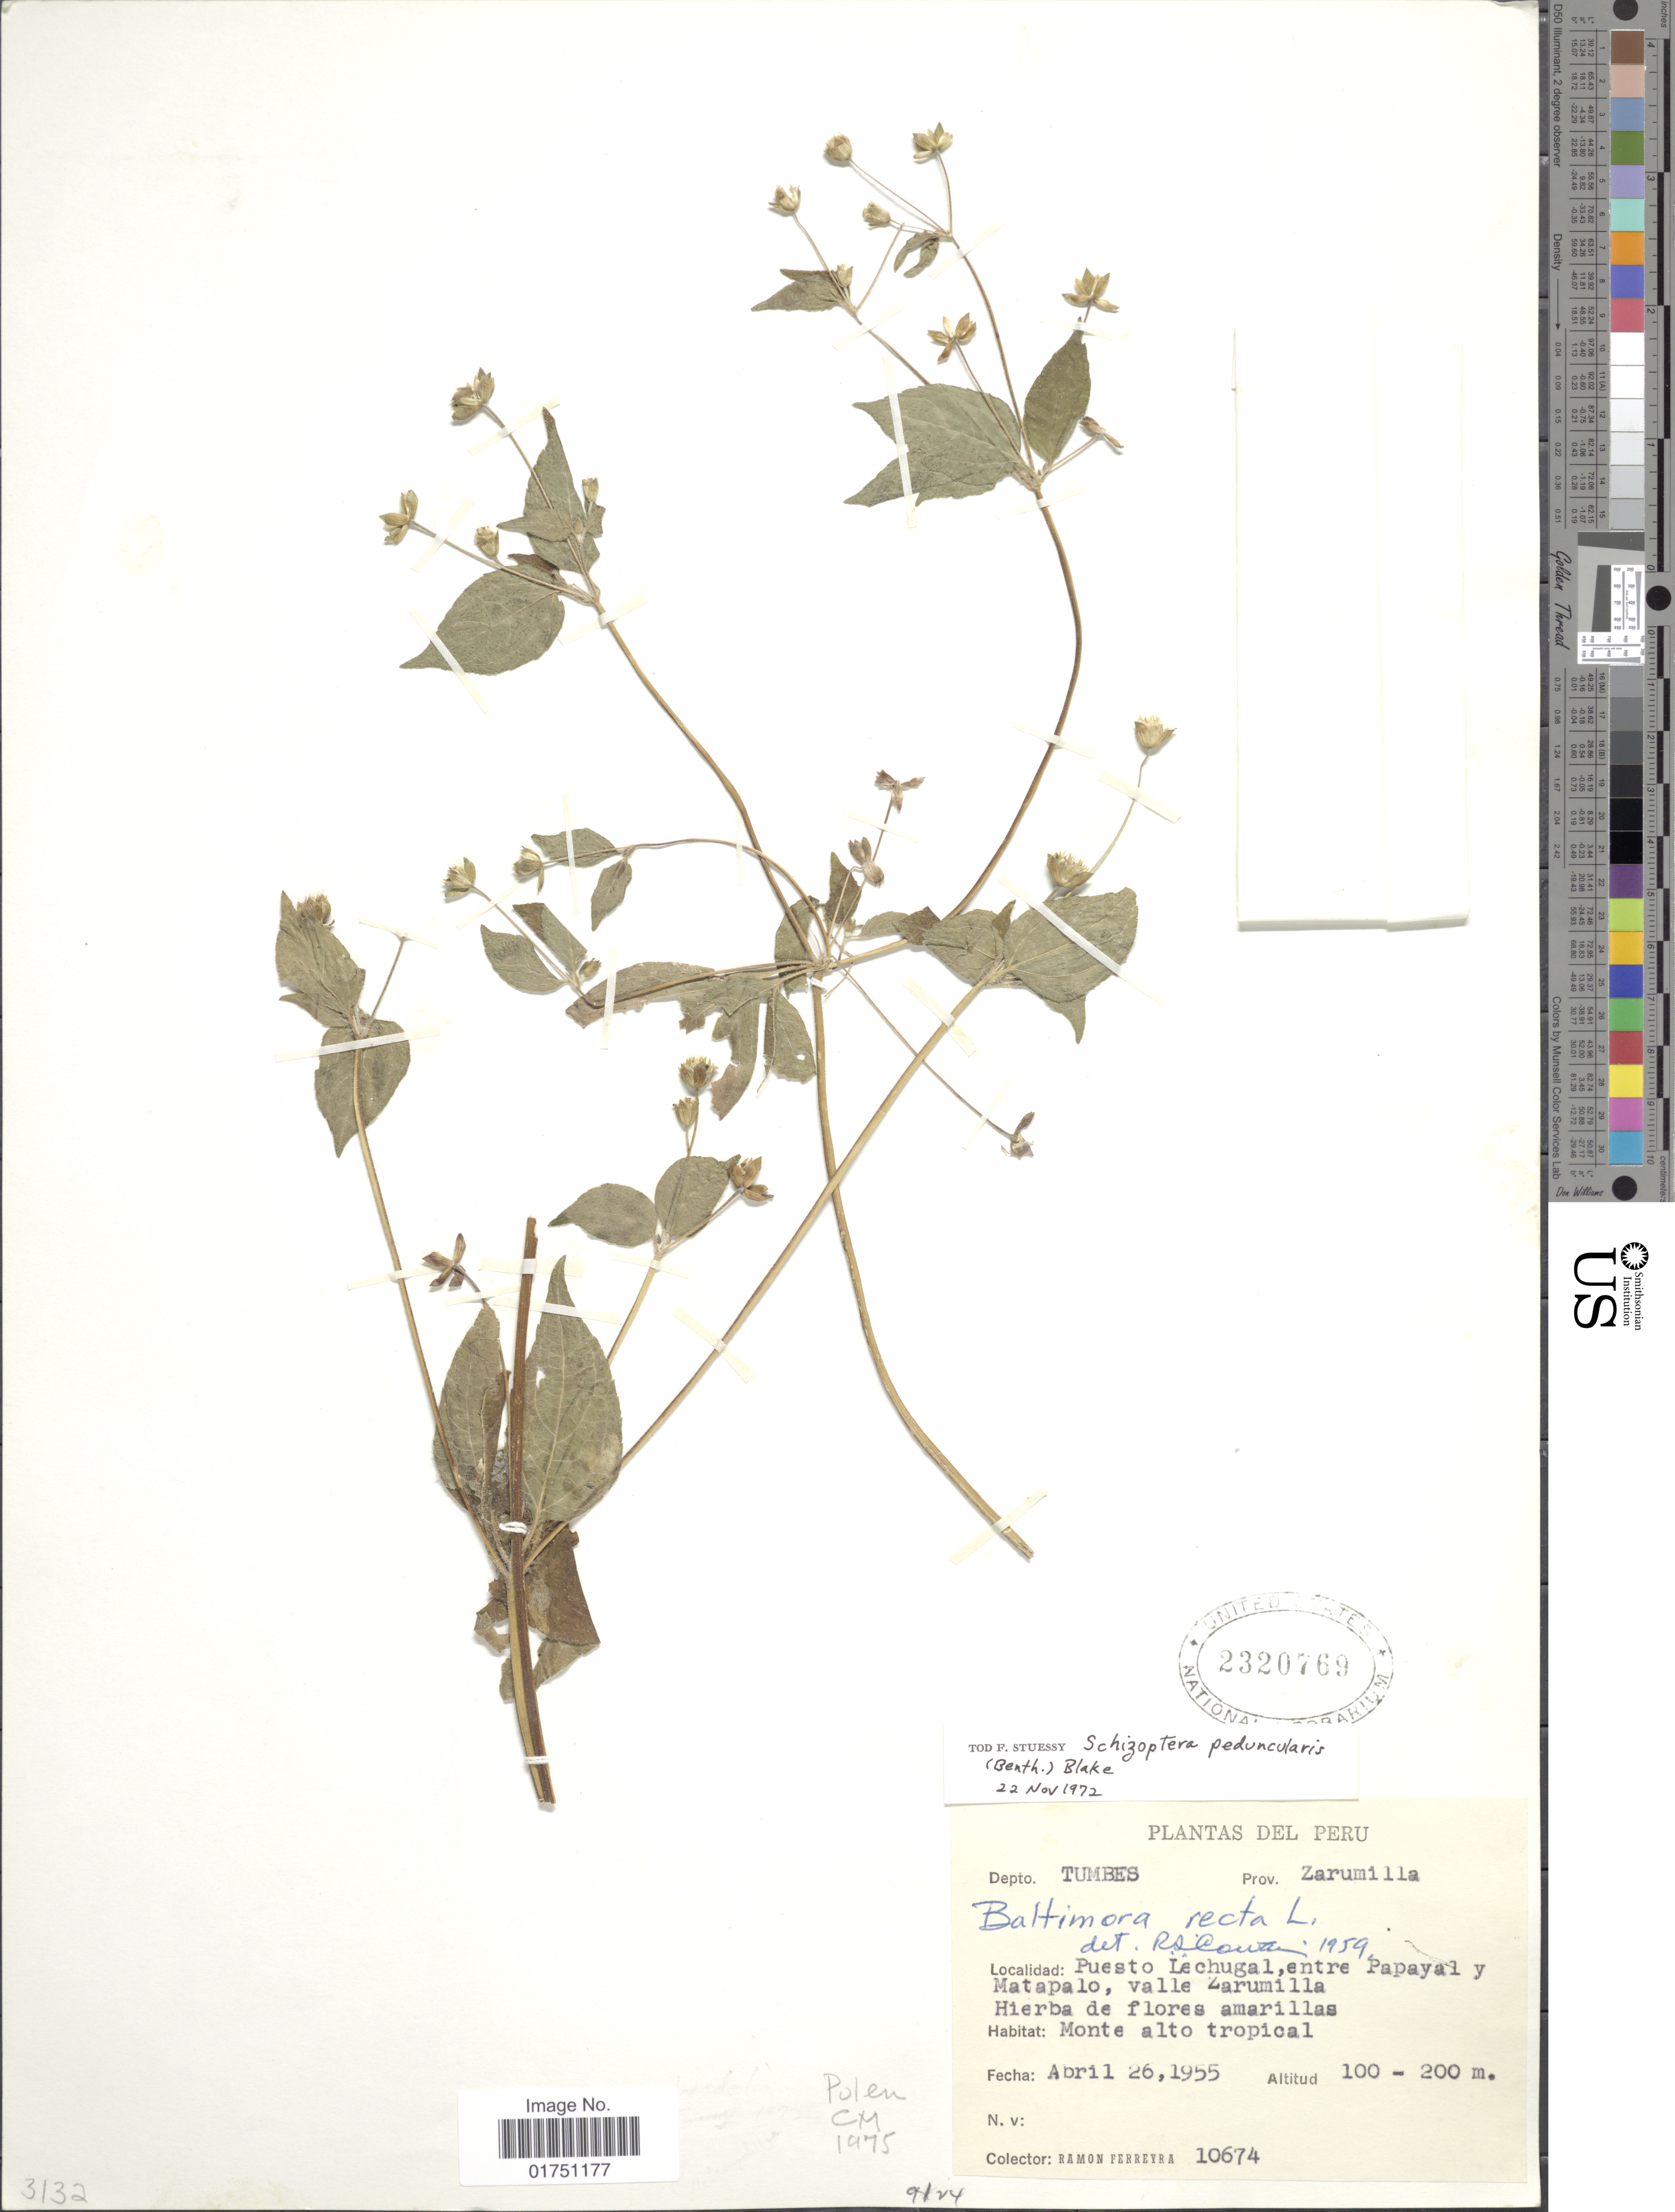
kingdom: Plantae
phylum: Tracheophyta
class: Magnoliopsida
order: Asterales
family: Asteraceae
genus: Schizoptera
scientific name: Schizoptera peduncularis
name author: S.F. Blake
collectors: R. A. Ferreyra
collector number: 10674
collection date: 1955-04-26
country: Peru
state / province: Tumbes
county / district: Zarumilla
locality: Depto. Tumbes. Prov. Zarumilla. Puesto Lechugal, entre Papayal y Matapalo, calle Zarumilla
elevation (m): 100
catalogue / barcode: US 2320769